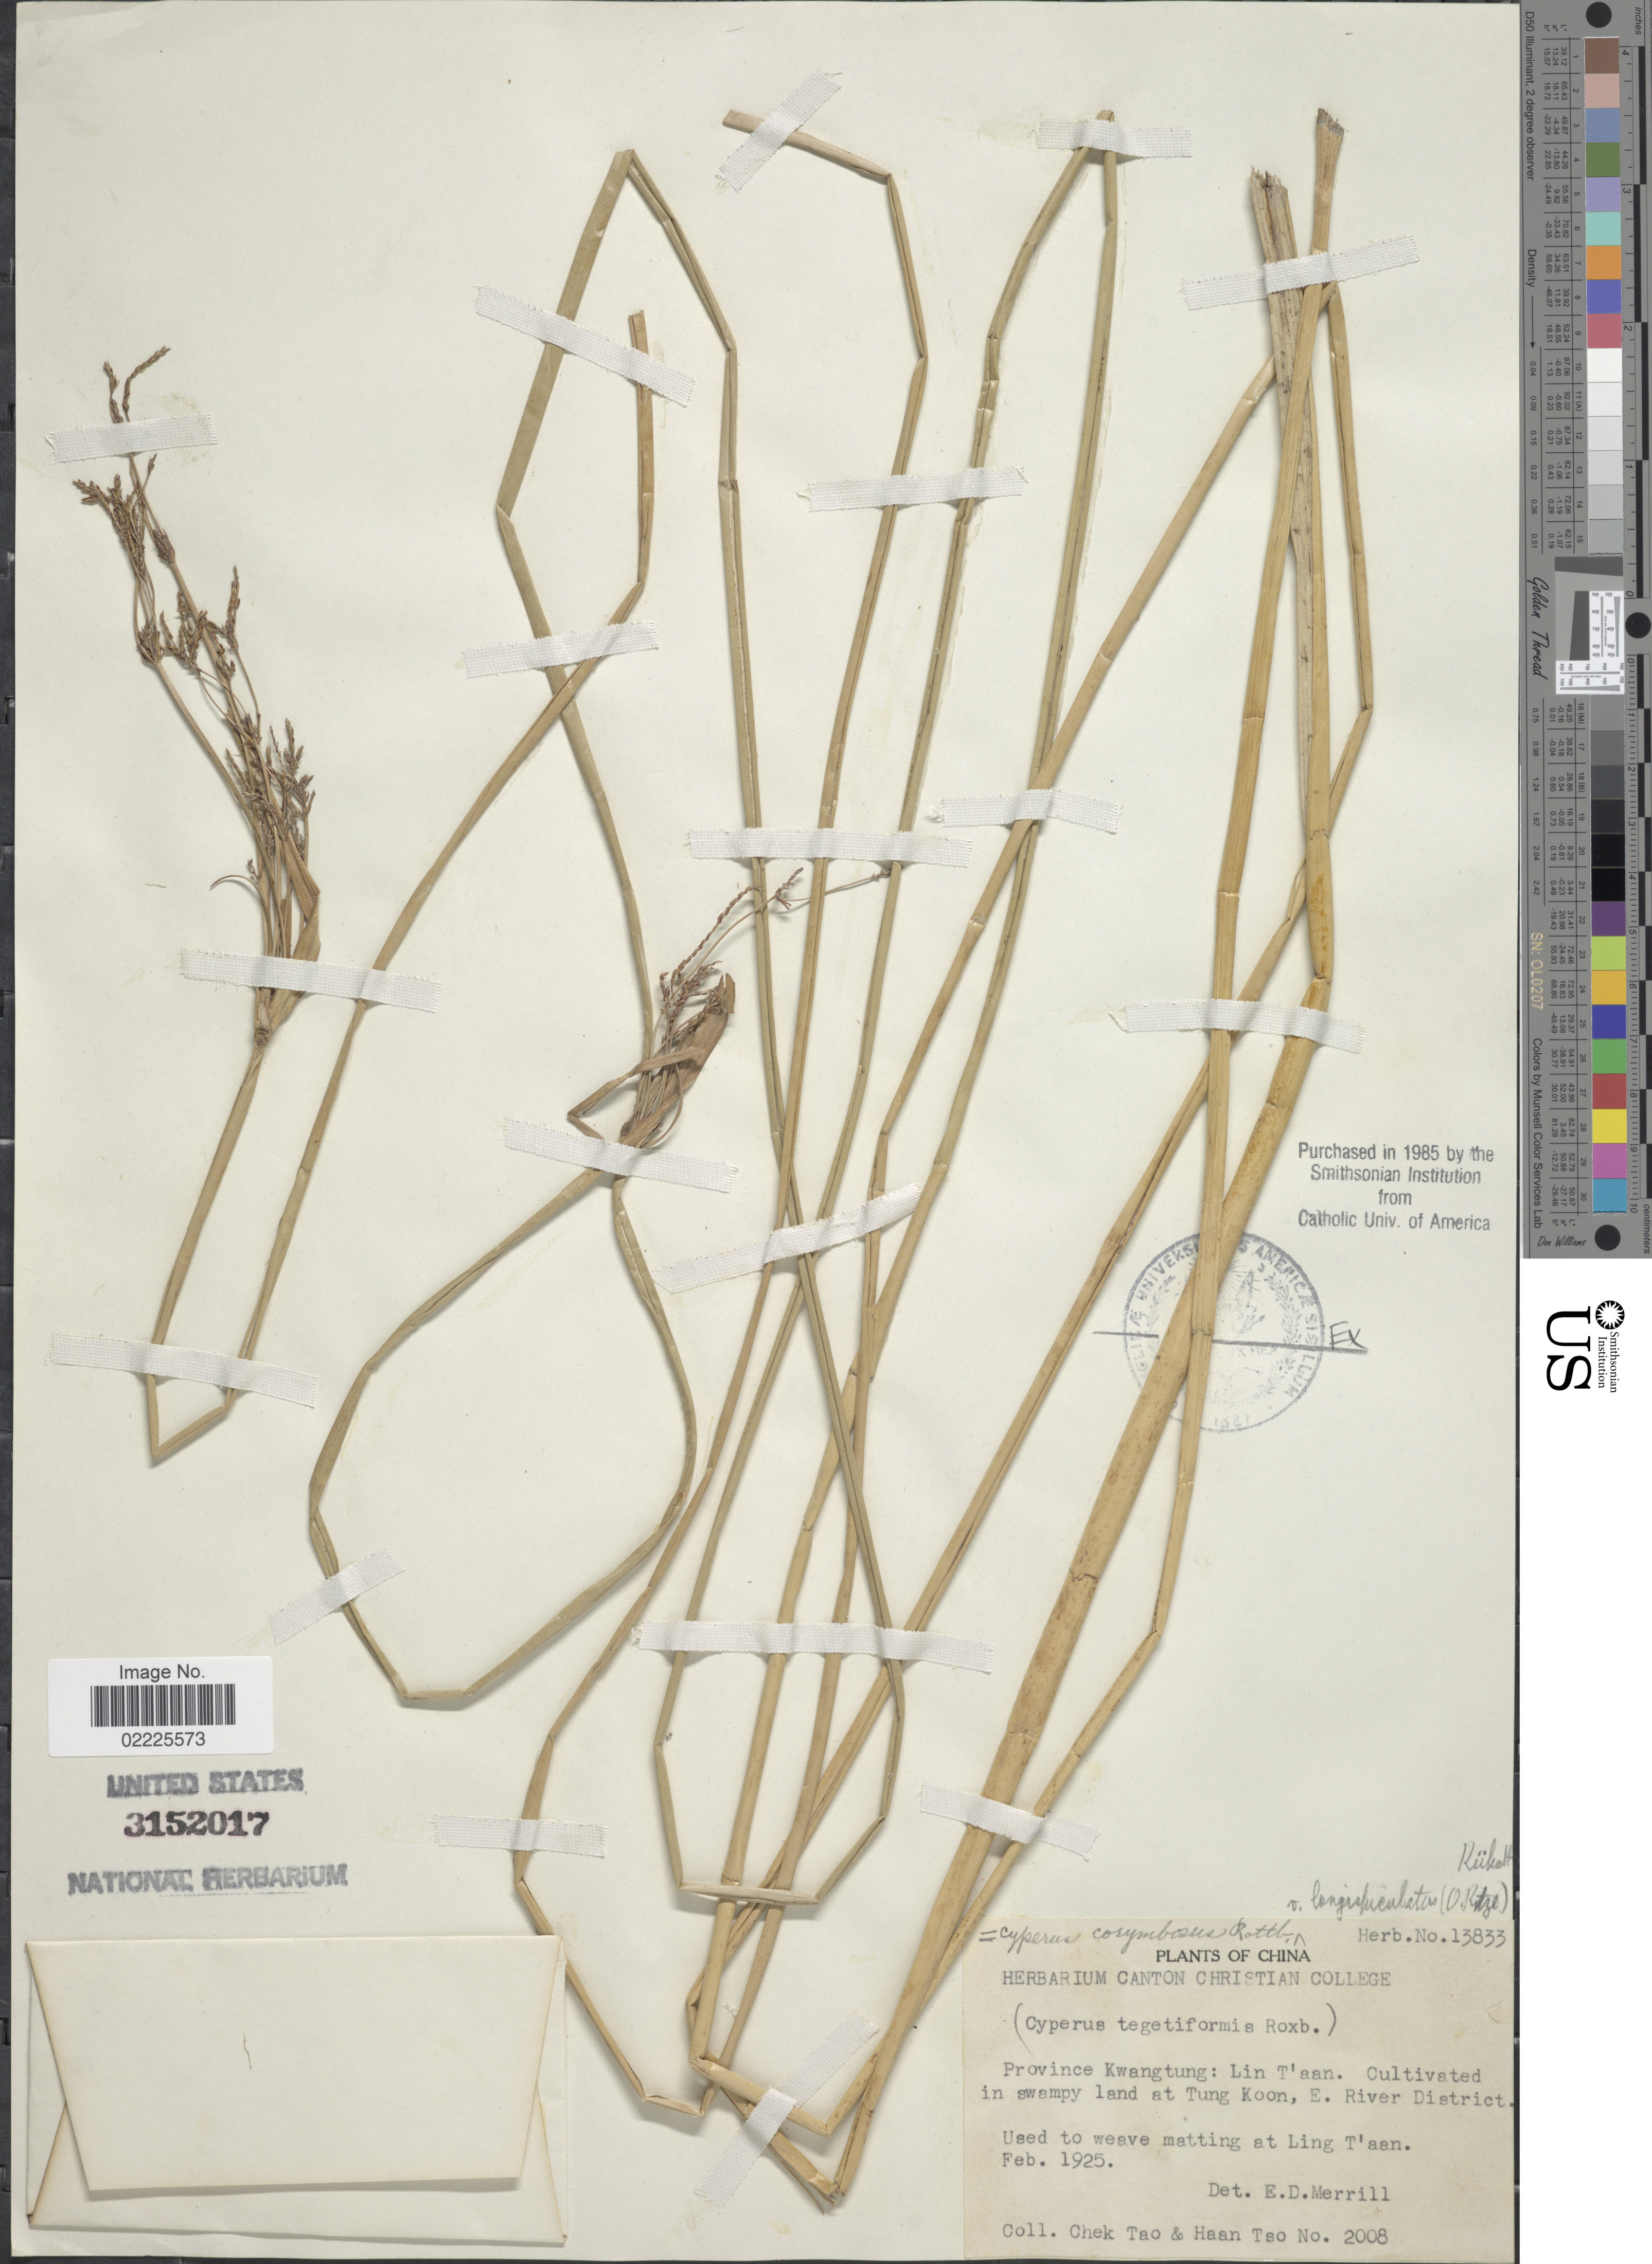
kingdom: Plantae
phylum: Tracheophyta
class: Liliopsida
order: Poales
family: Cyperaceae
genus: Cyperus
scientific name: Cyperus corymbosus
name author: Rottb.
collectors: C. Tao & H. Tso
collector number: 2008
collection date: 1925-02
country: China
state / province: Guangdong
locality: Province Kwangtung: Lin T'aan. Cultivated in swampy land at Tung Koon, E. River District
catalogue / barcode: US 3152017